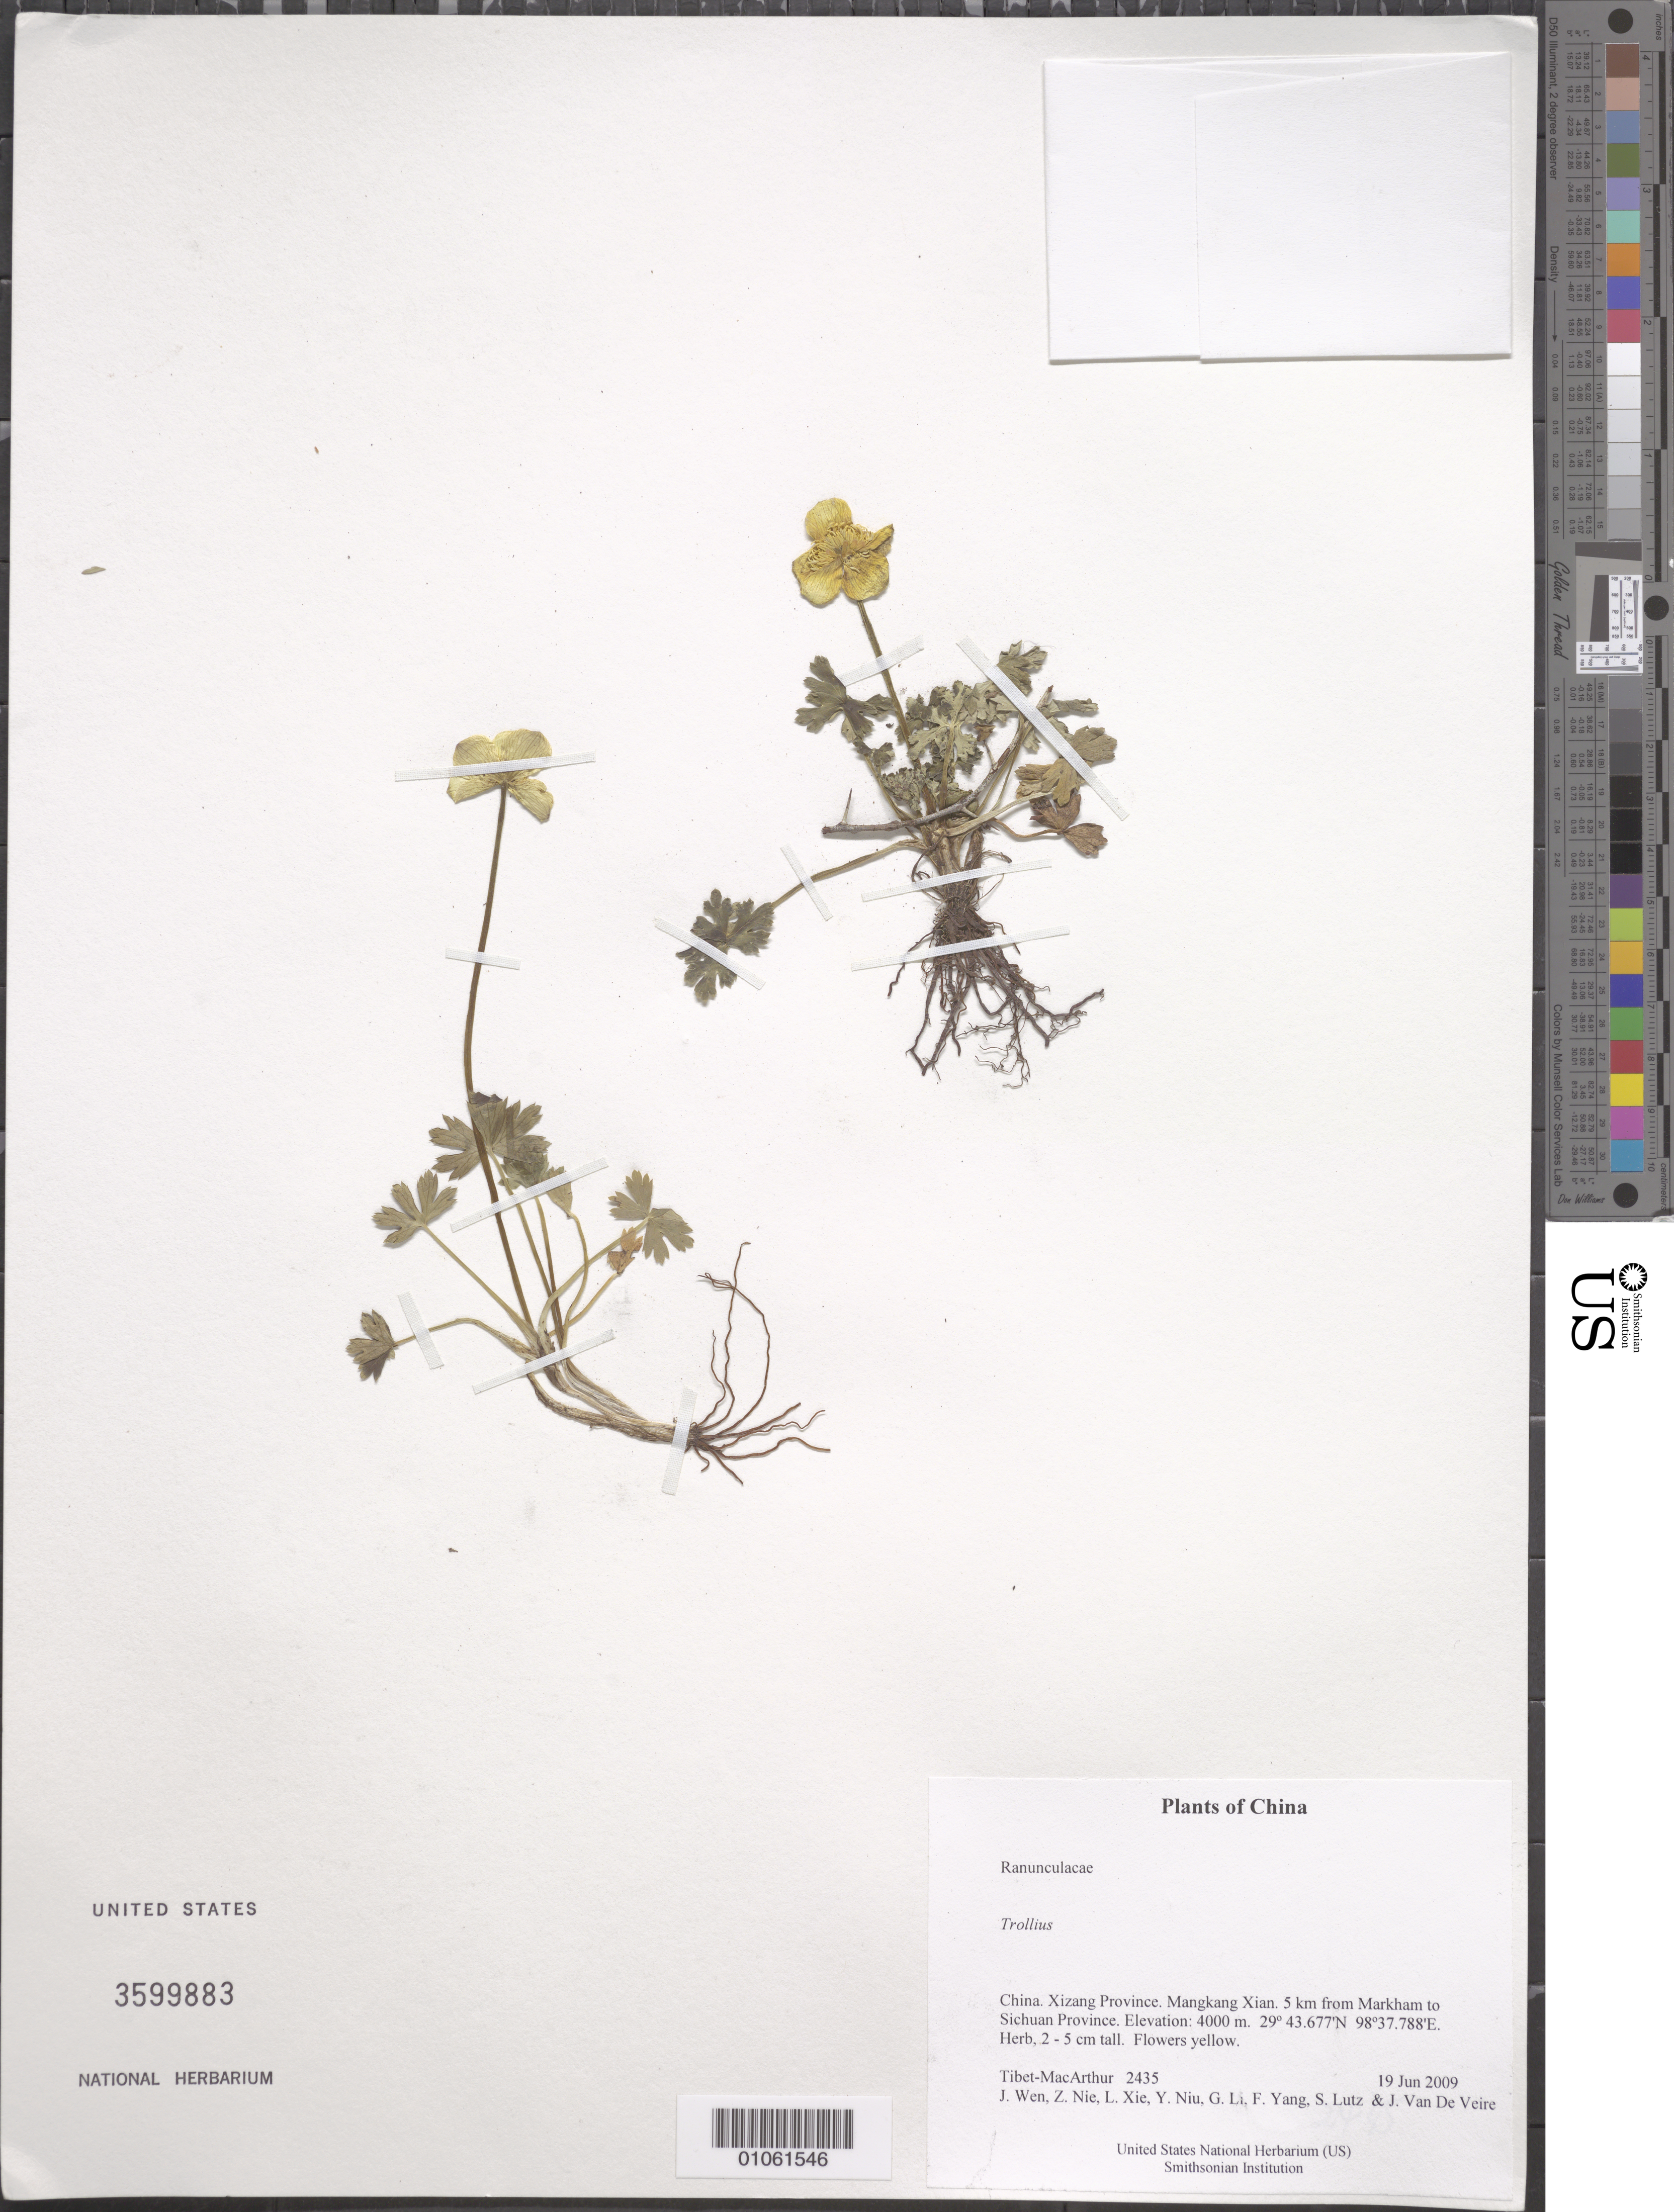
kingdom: Plantae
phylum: Tracheophyta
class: Magnoliopsida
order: Ranunculales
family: Ranunculaceae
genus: Trollius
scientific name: Trollius sp.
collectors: Tibet-MacArthur, J. Wen, Z. Nie, L. Xie, Y. Niu, G. Li, F. Yang, S. Lutz & J. Van De Veire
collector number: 2435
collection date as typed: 19 Jun 2009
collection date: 2009-06-19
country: China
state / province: Xizang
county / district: Mangkang Xian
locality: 5 km from Markham to Sichuan Province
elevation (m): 4000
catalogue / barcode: US 3599883